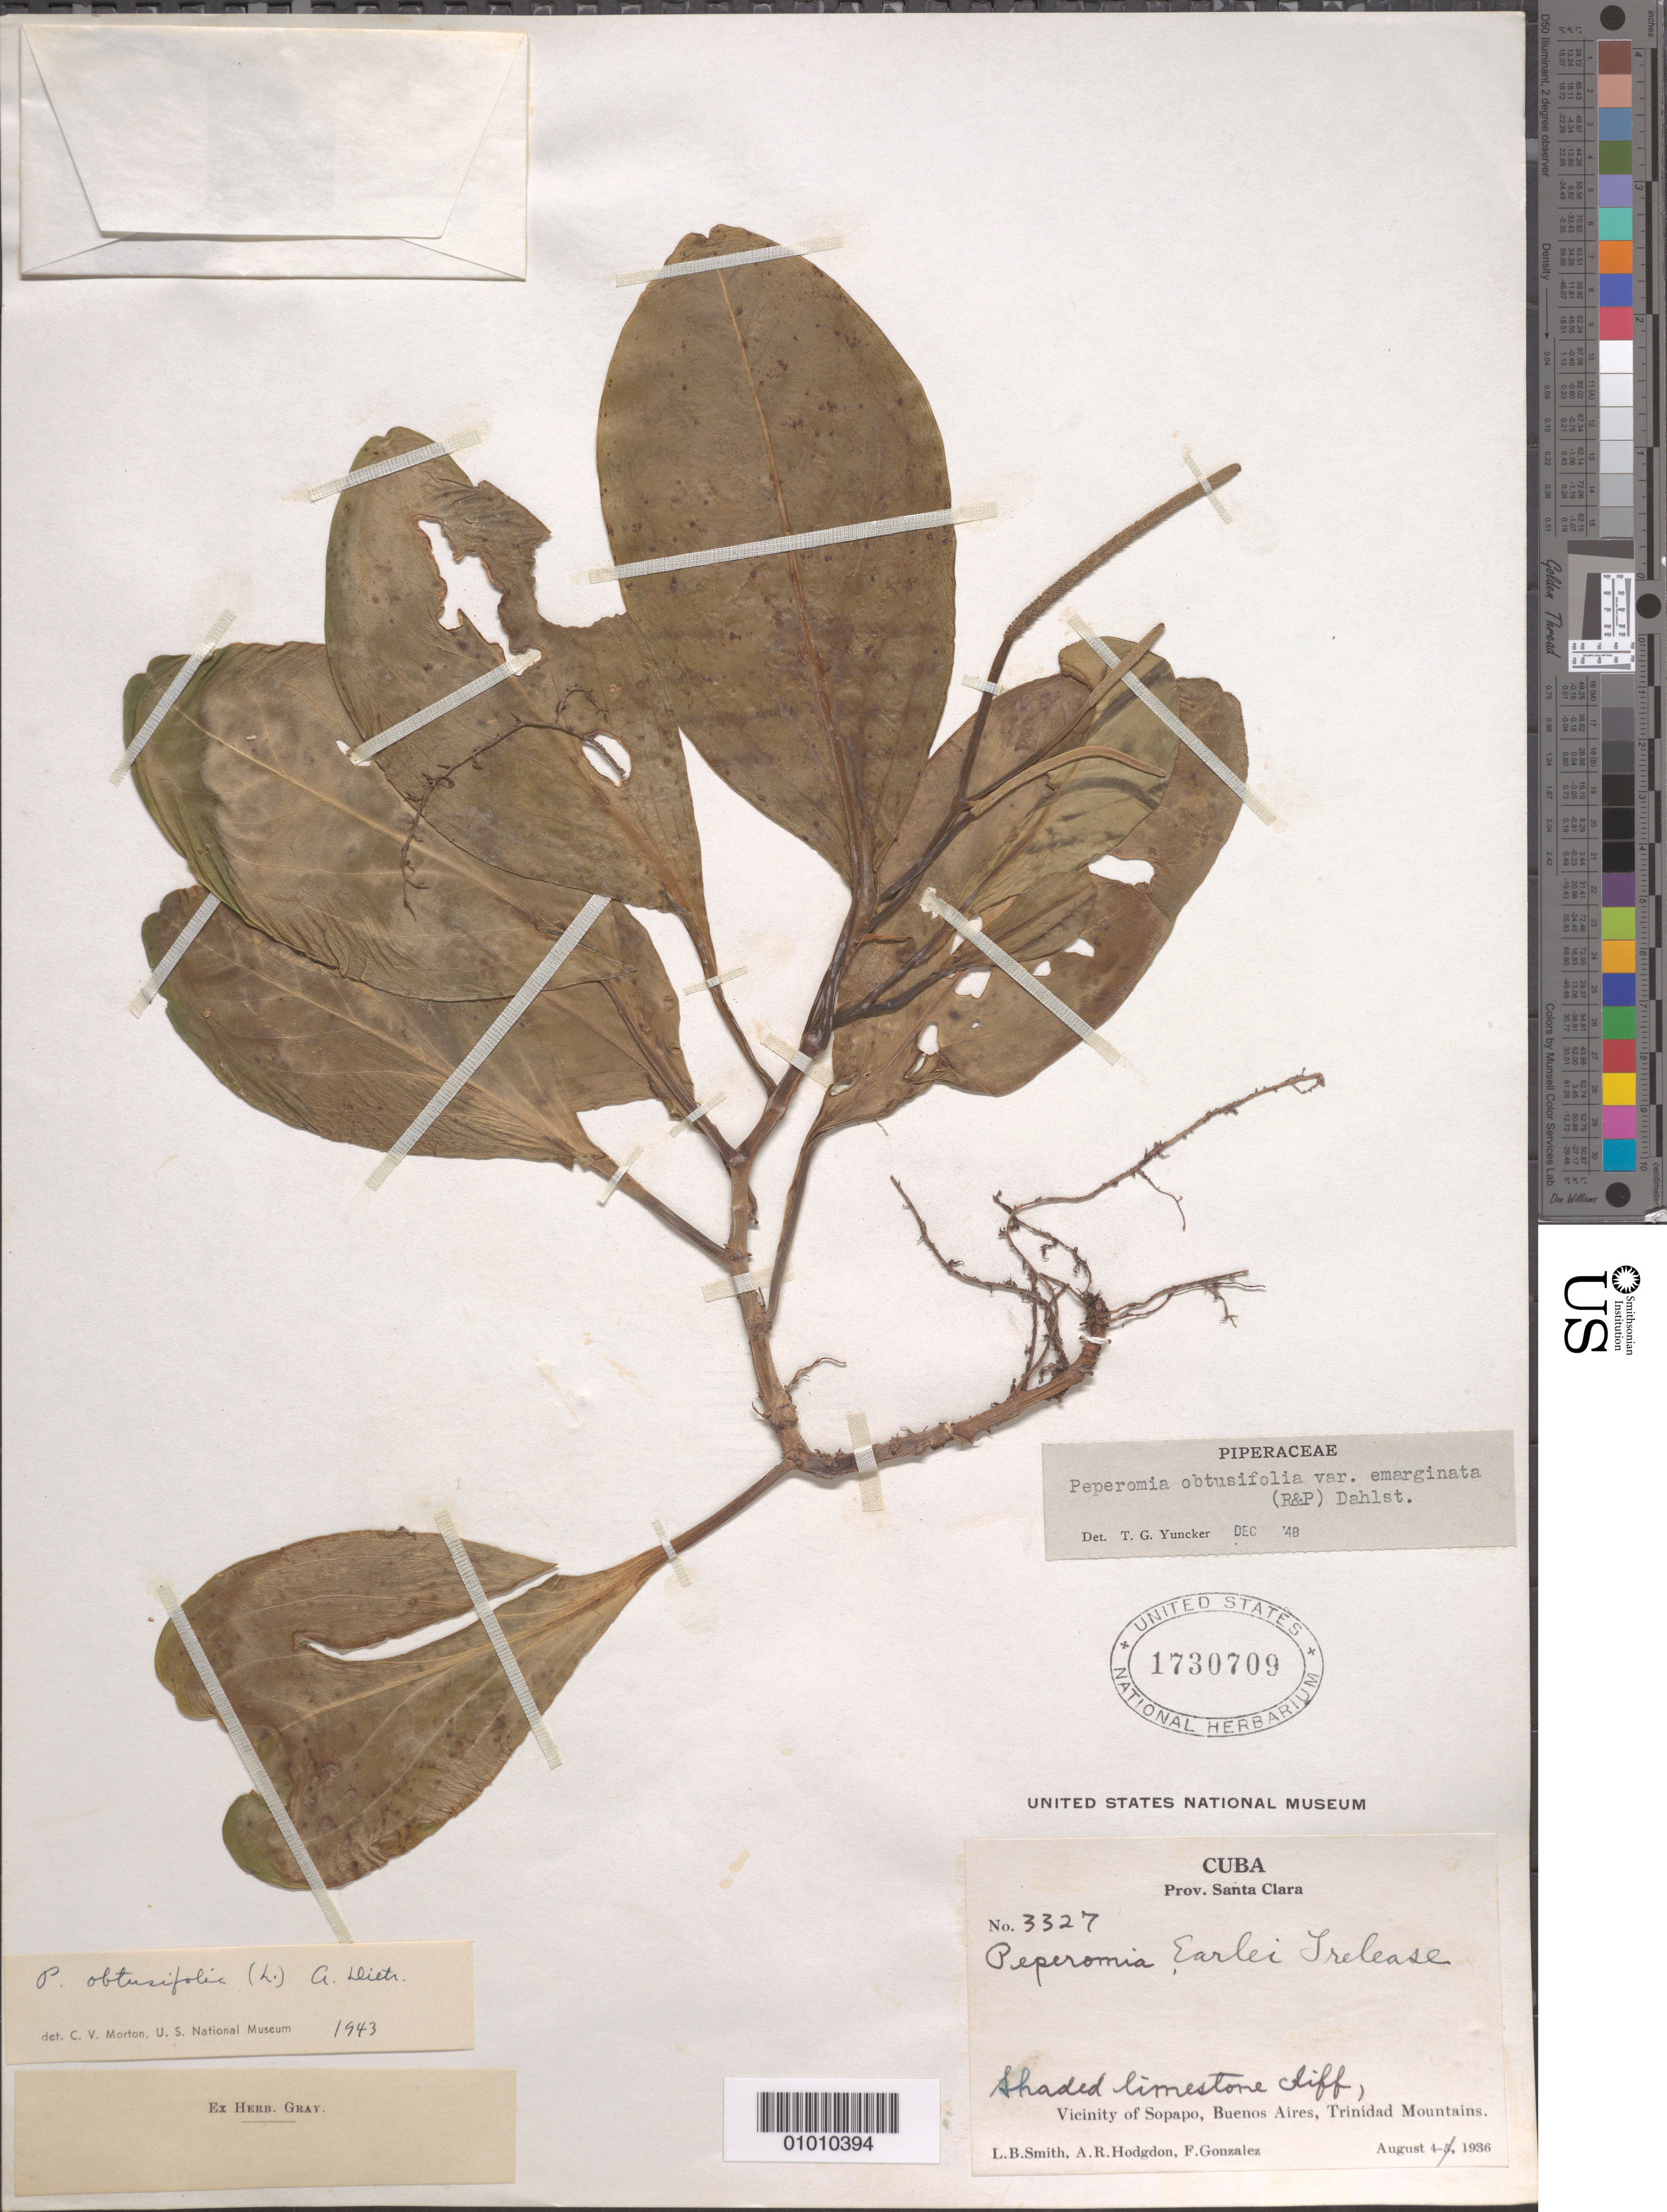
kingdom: Plantae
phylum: Tracheophyta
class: Magnoliopsida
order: Piperales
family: Piperaceae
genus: Peperomia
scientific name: Peperomia obtusifolia var. emarginata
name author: (Ruiz & Pav.) Dahlst.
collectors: L. Smith, A. R. Hodgdon & F. Gonzalez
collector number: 3327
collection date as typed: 04 Aug 1936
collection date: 1936-08-04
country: Cuba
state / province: Villa Clara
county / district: Santa Clara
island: Cuba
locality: Vicinity of Sapopo, Buenos aires Trinidad Mts Shaded limestone cliff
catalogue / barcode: US 1730709